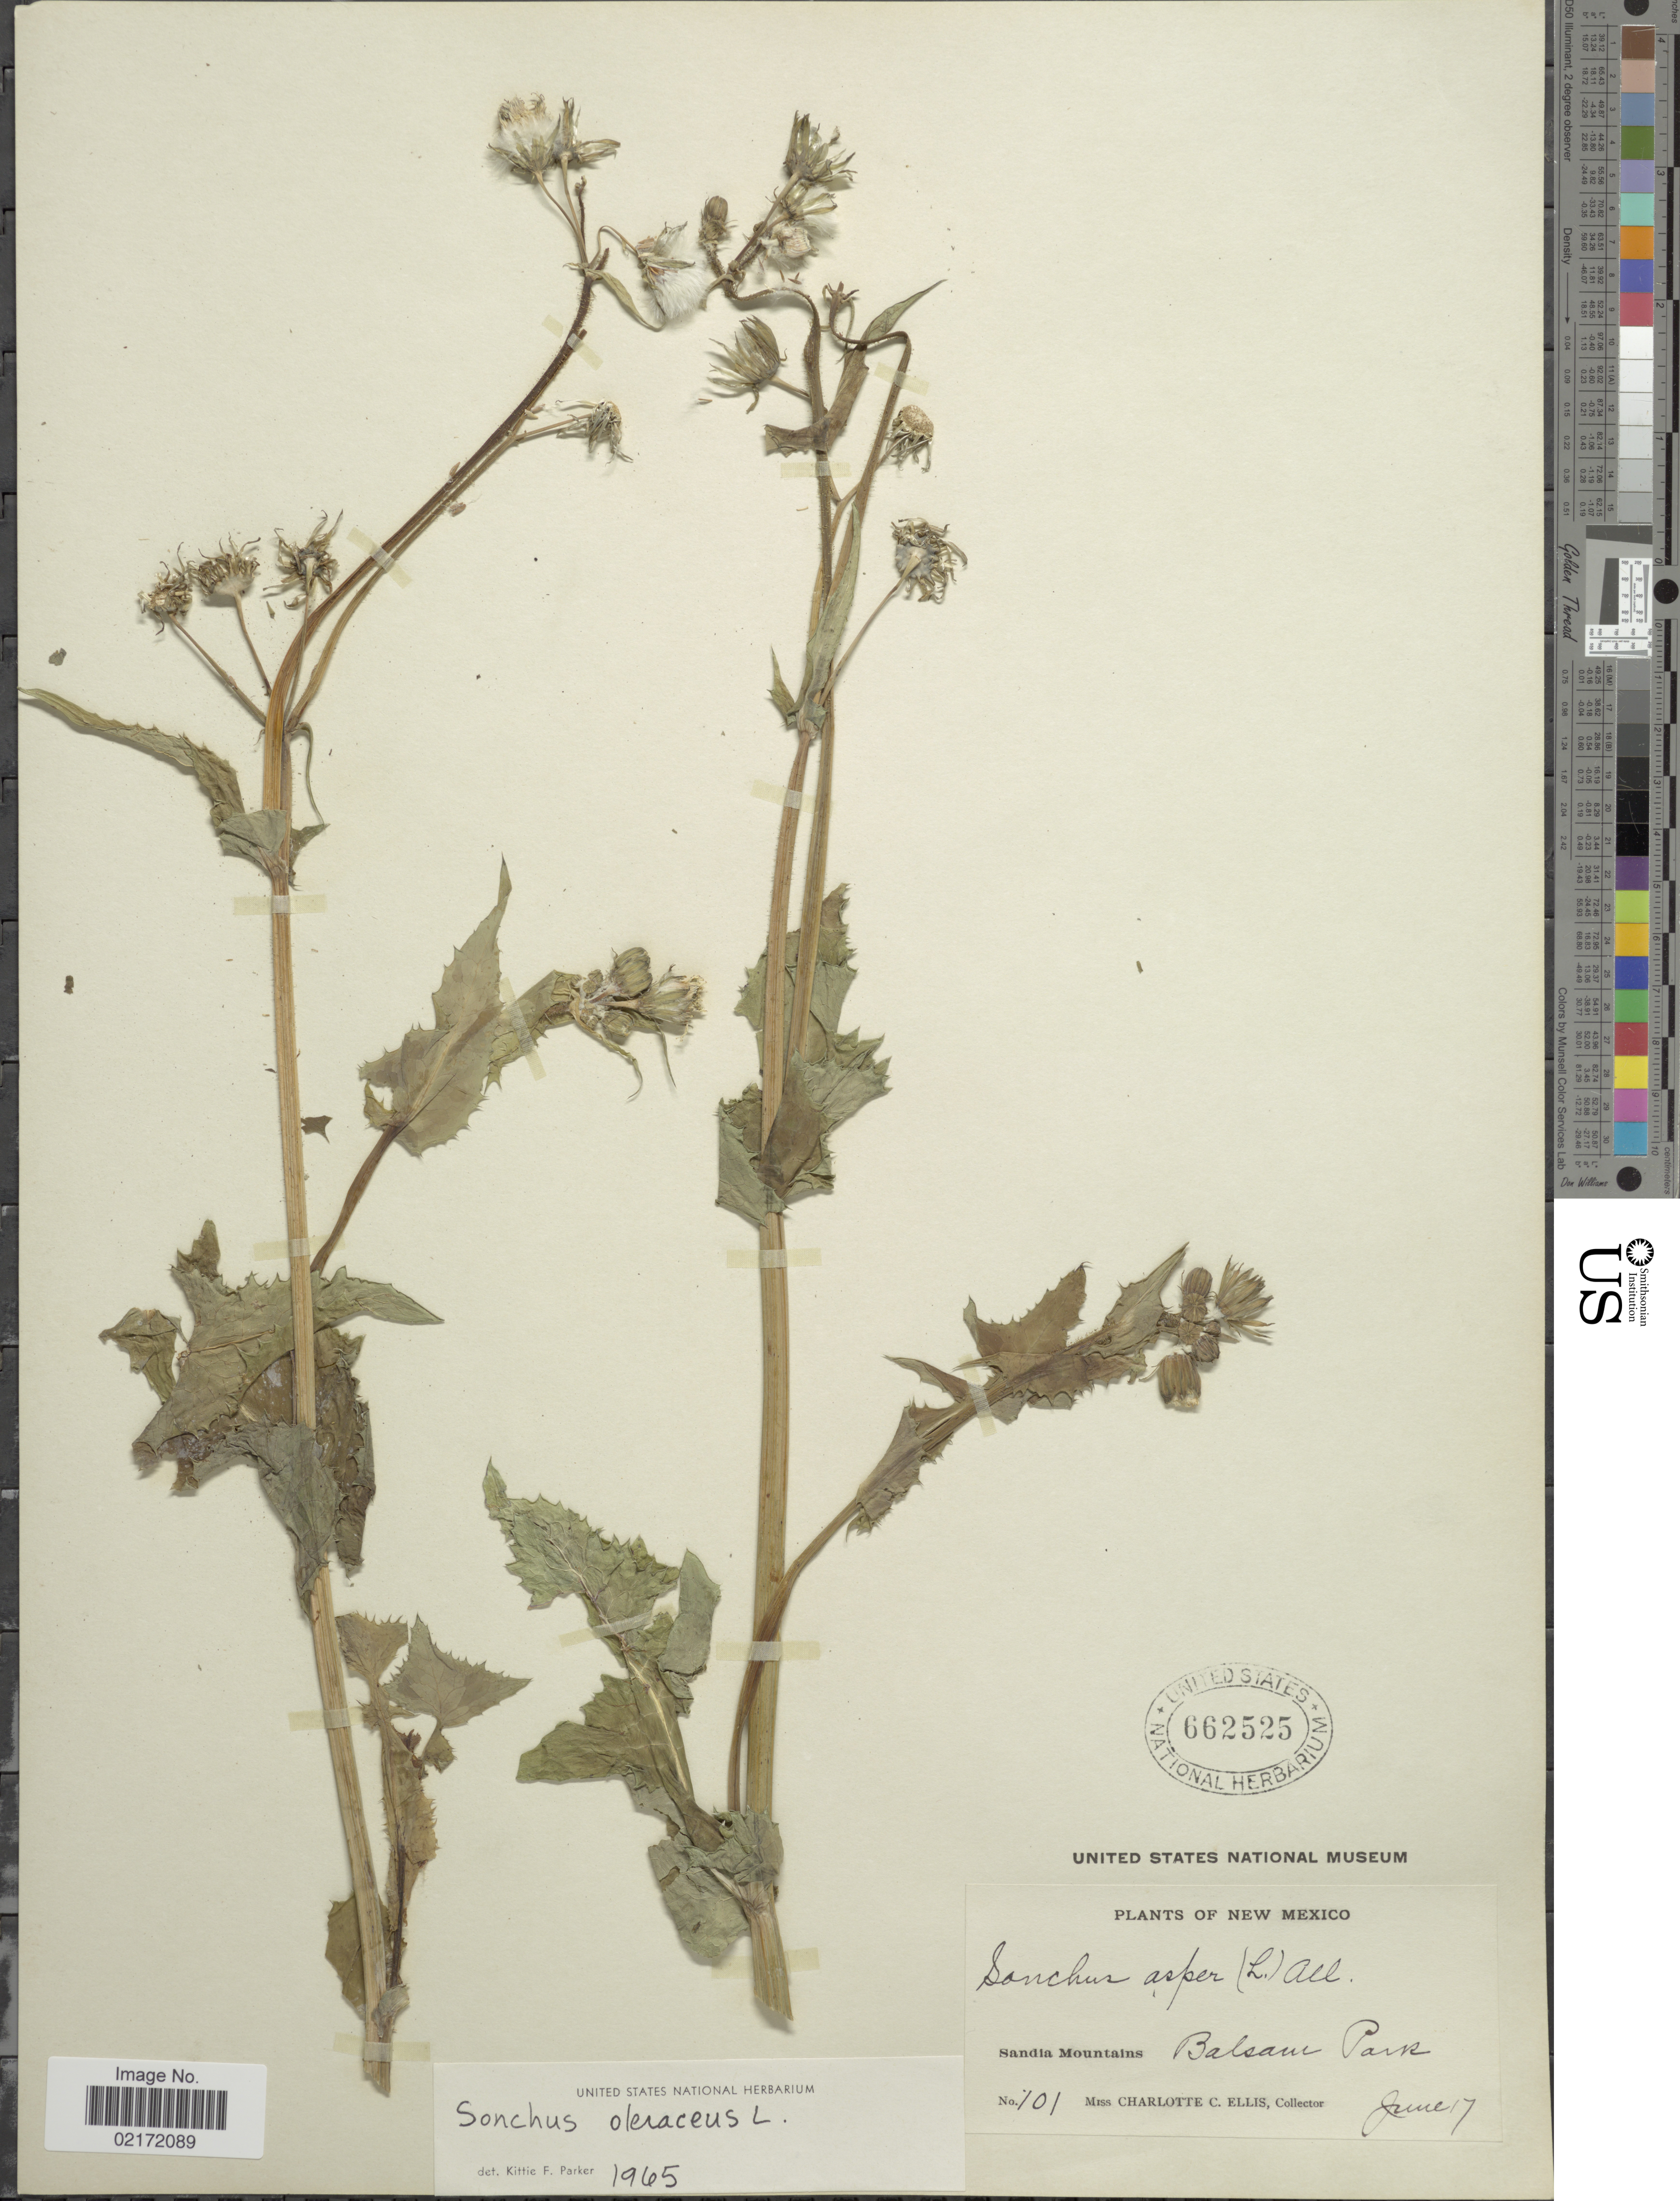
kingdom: Plantae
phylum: Tracheophyta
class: Magnoliopsida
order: Asterales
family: Asteraceae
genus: Sonchus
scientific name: Sonchus oleraceus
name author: L.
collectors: C. C. Ellis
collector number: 101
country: United States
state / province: New Mexico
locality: Sandia Mountains. Balsam Park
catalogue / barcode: US 662525